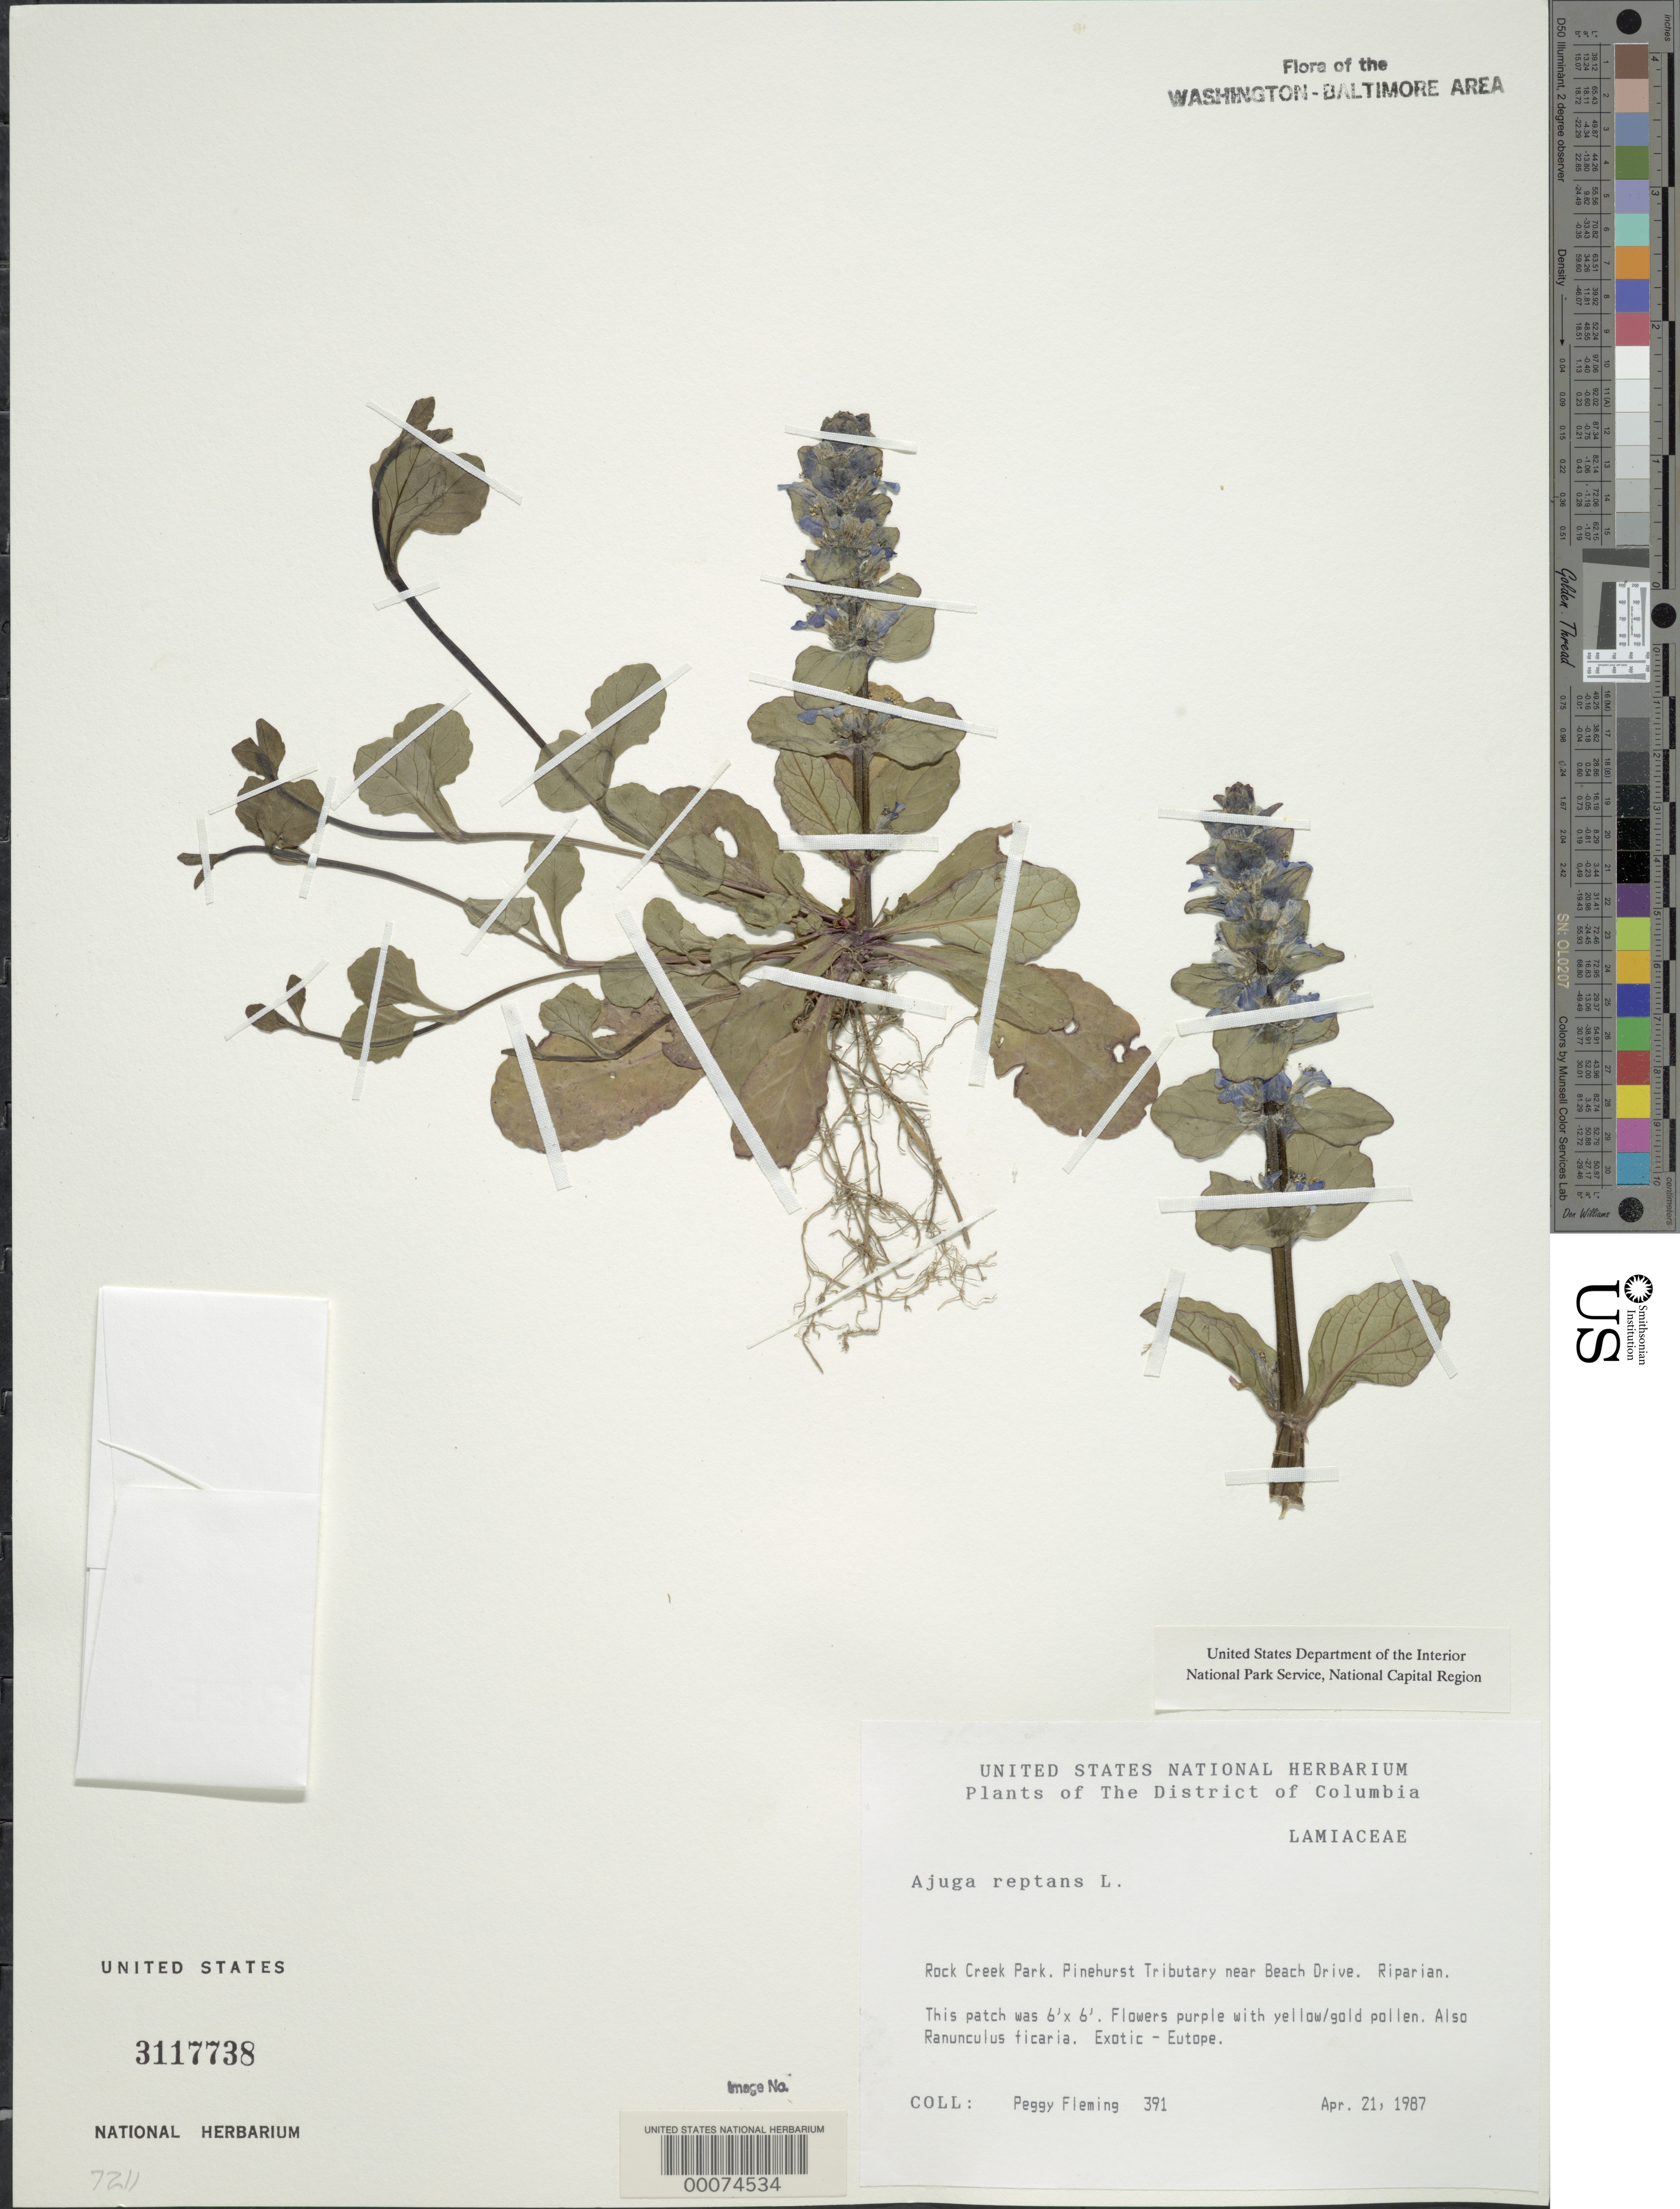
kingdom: Plantae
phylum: Tracheophyta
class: Magnoliopsida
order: Lamiales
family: Lamiaceae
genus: Ajuga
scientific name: Ajuga reptans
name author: L.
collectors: P. Fleming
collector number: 391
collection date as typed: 21 Apr 1987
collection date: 1987-04-21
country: United States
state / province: District of Columbia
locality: Rock Creek Park. Pinehurst Tributary near Beach Drive. Rock Creek Park and vicinity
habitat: Riparian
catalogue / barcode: US 3117738